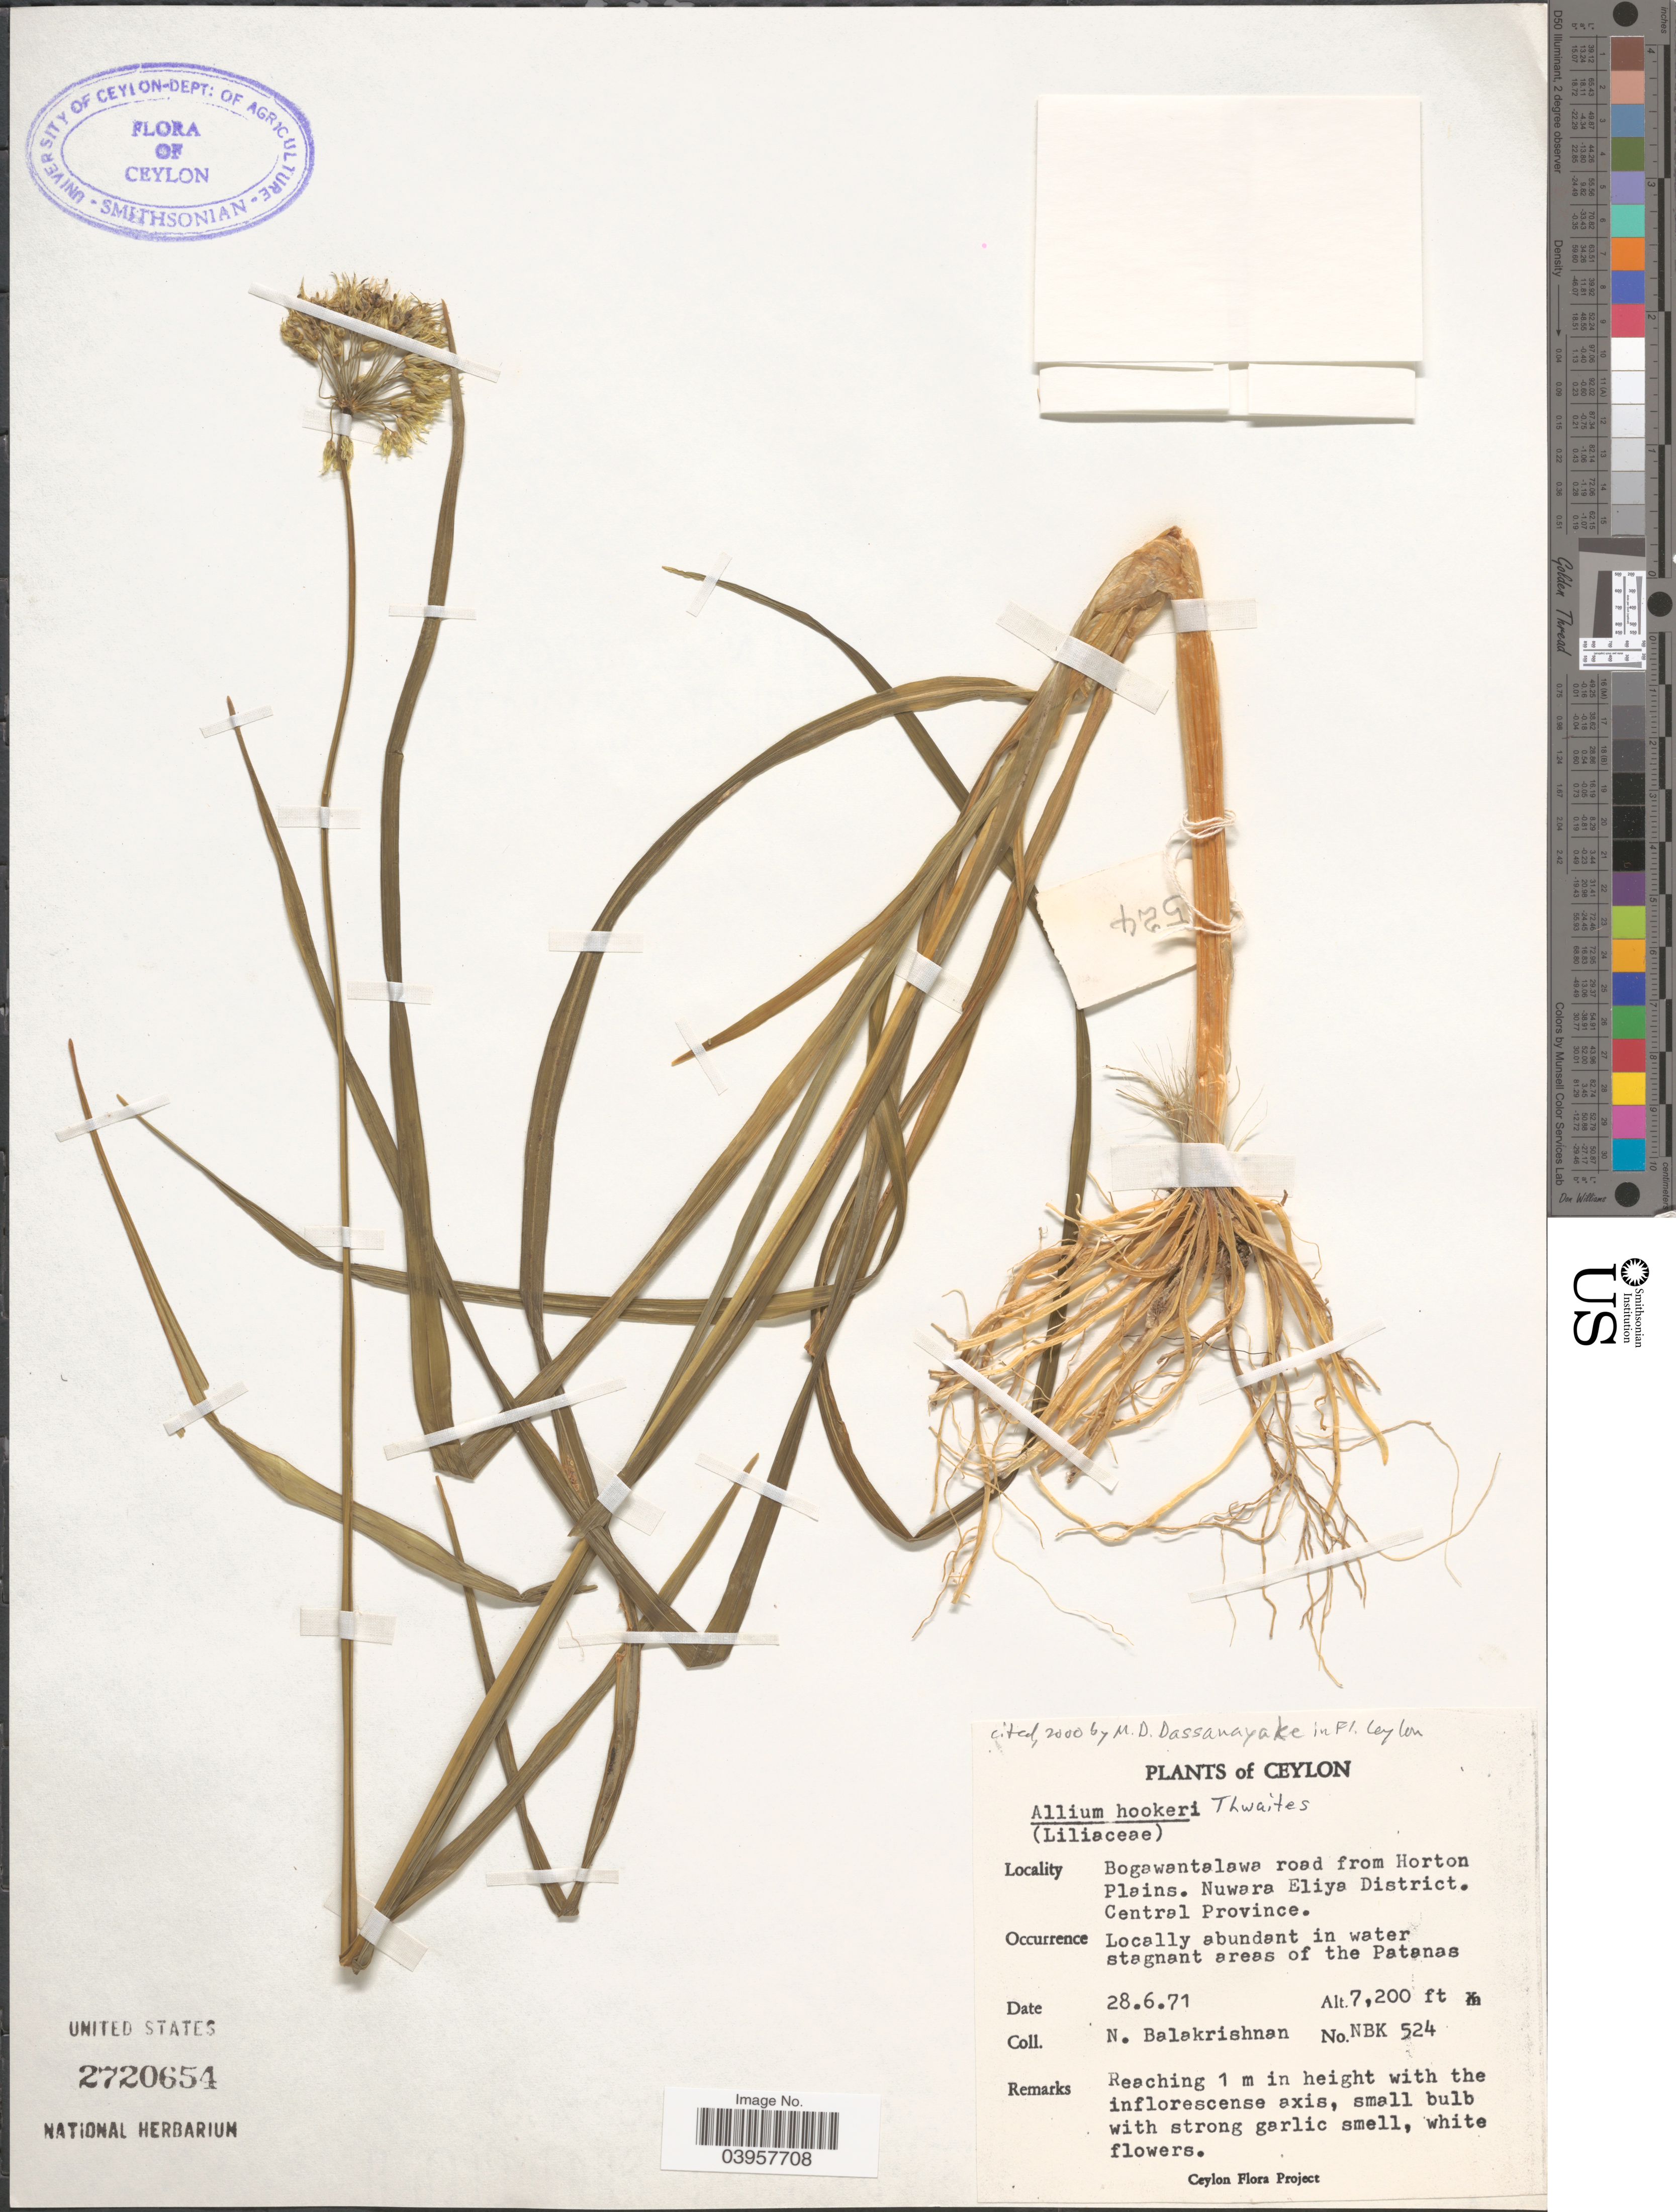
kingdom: Plantae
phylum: Tracheophyta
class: Liliopsida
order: Asparagales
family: Amaryllidaceae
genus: Allium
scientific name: Allium hookeri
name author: Thwaites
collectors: N. Balakrishnan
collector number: NBK 524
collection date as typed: Transcribed d/m/y: 28/6/71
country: Sri Lanka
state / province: Central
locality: Ceylon. Bogawantalawa road from Horton Plains. Nuwara Eliya District. Locally abundant in water stagnant areas of the Patanas.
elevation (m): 2195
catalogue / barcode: US 2720654